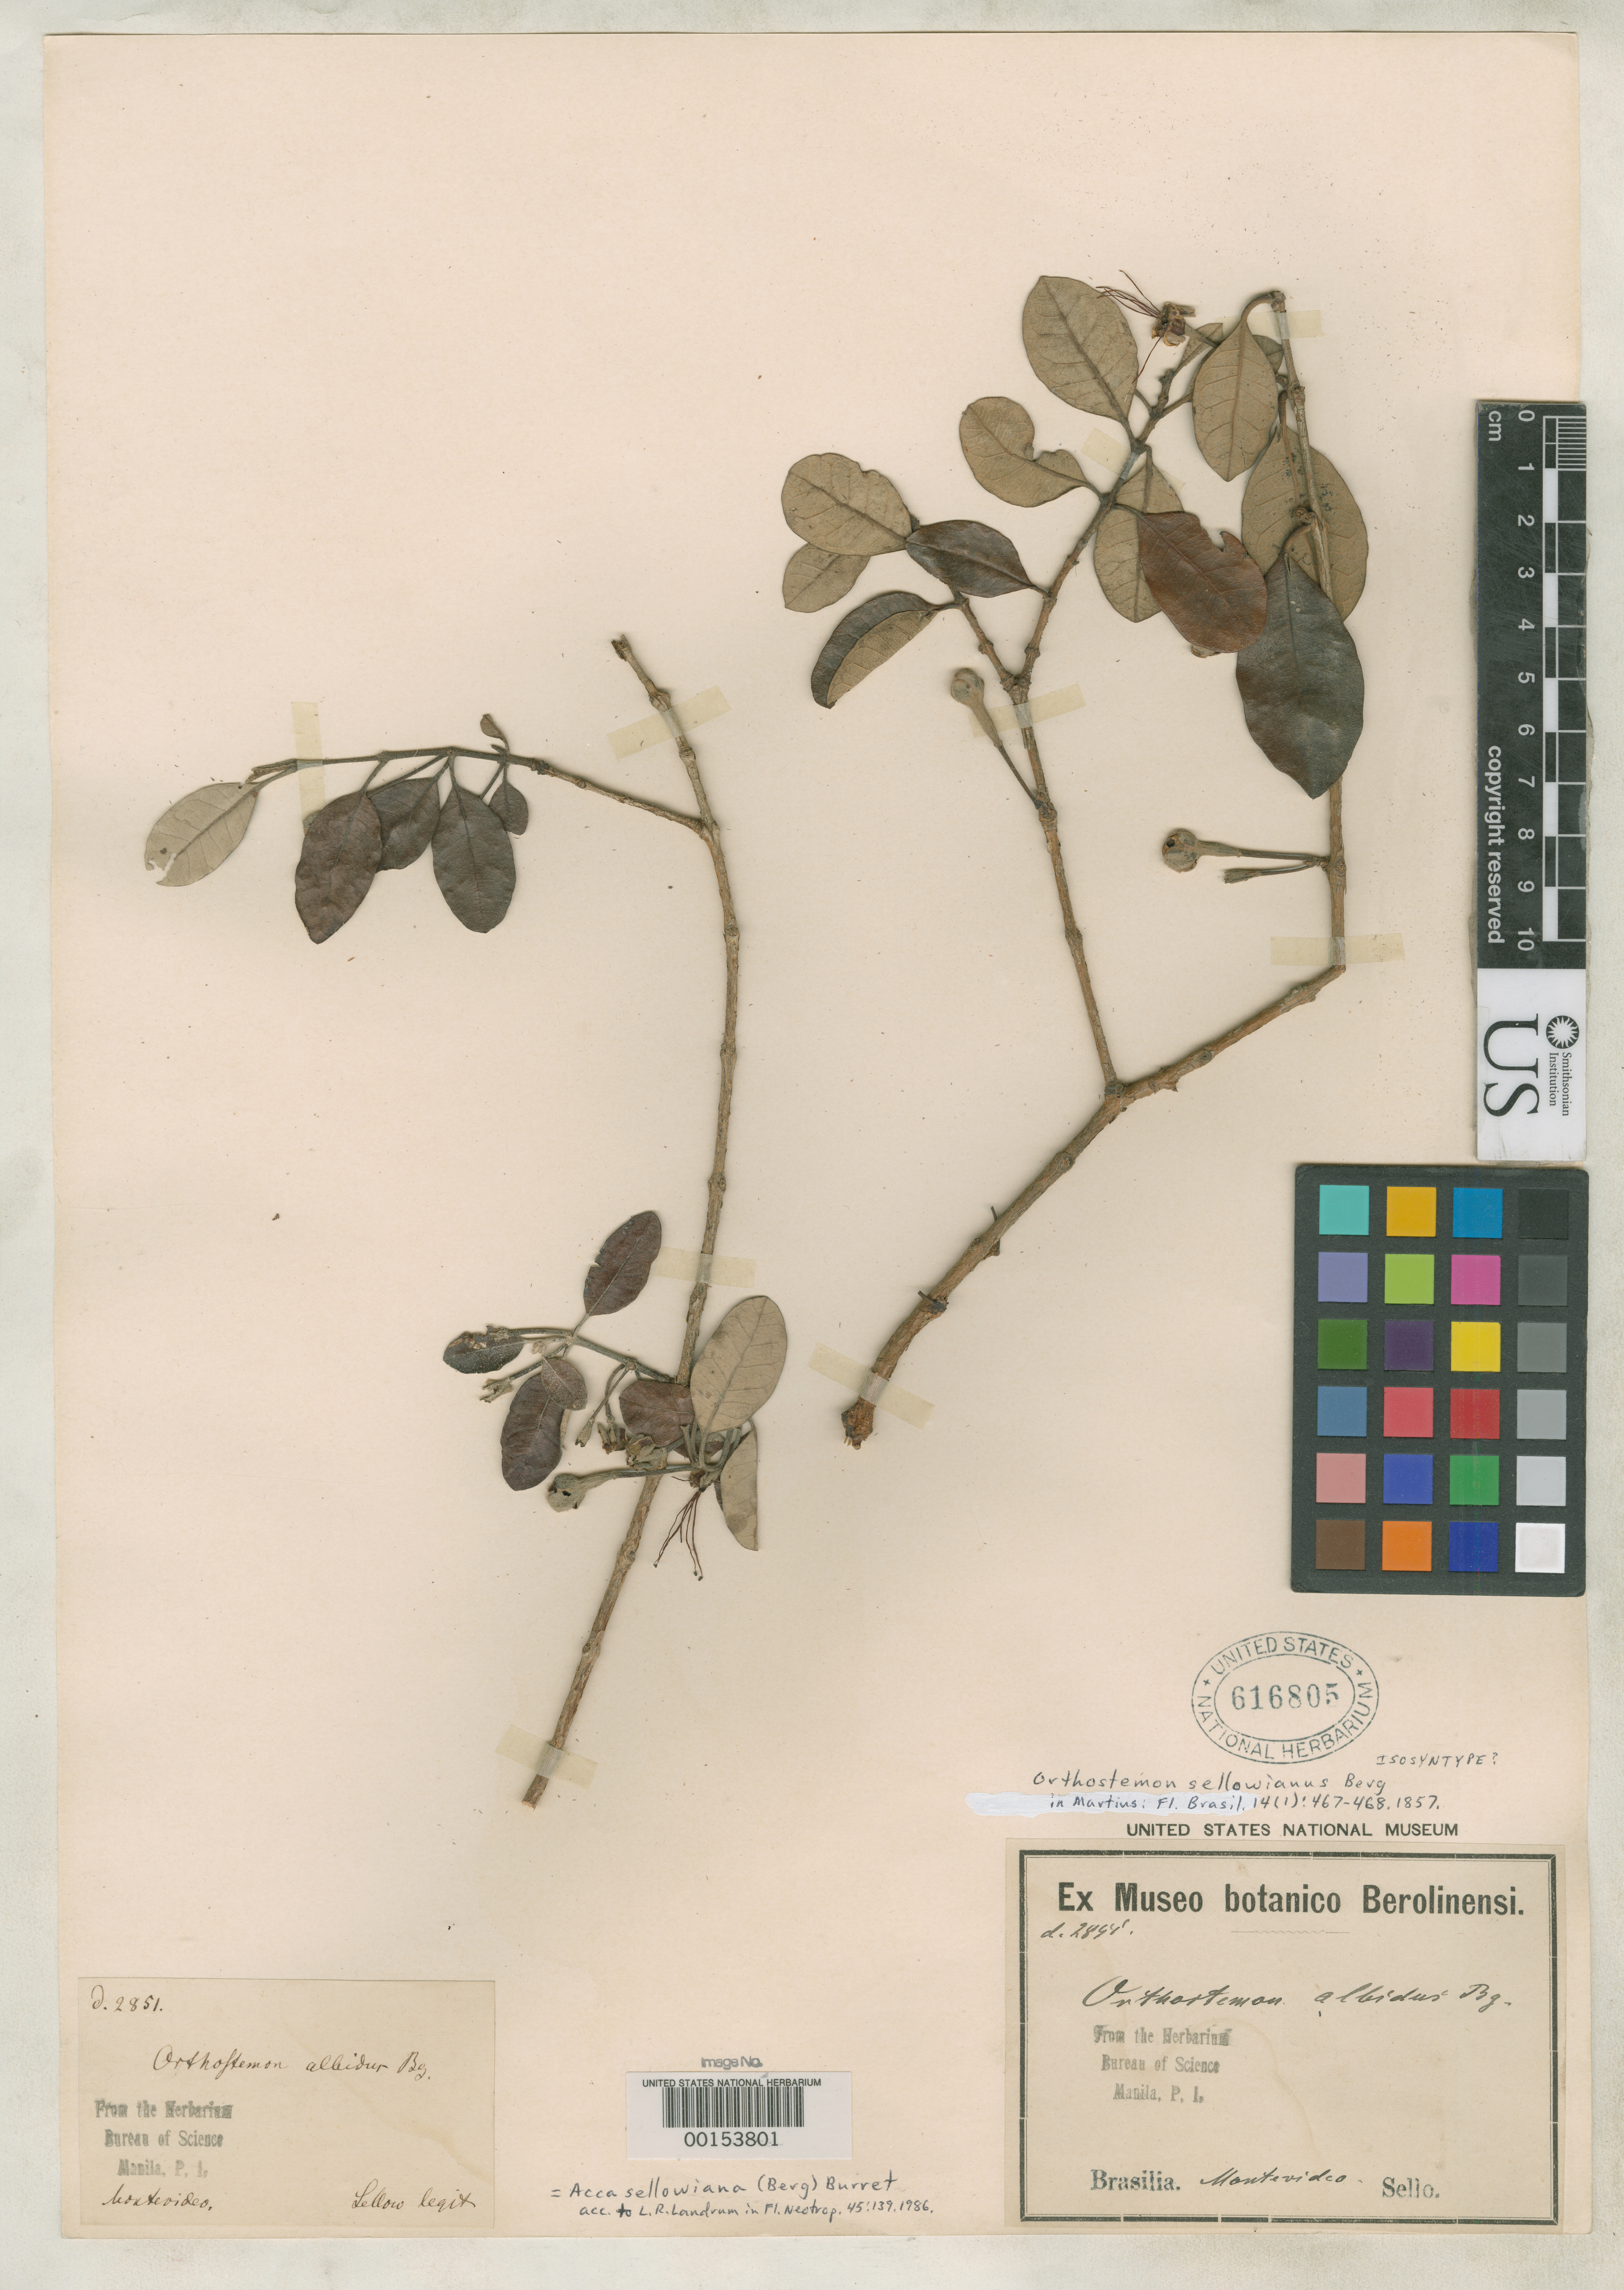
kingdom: Plantae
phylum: Tracheophyta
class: Magnoliopsida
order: Myrtales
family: Myrtaceae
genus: Orthostemon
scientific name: Orthostemon sellowianus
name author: O. Berg in Mart.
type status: Isosyntype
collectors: F. Sellow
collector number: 2851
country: Brazil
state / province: Rio Grande do Sul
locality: Montevideo.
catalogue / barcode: US 616805